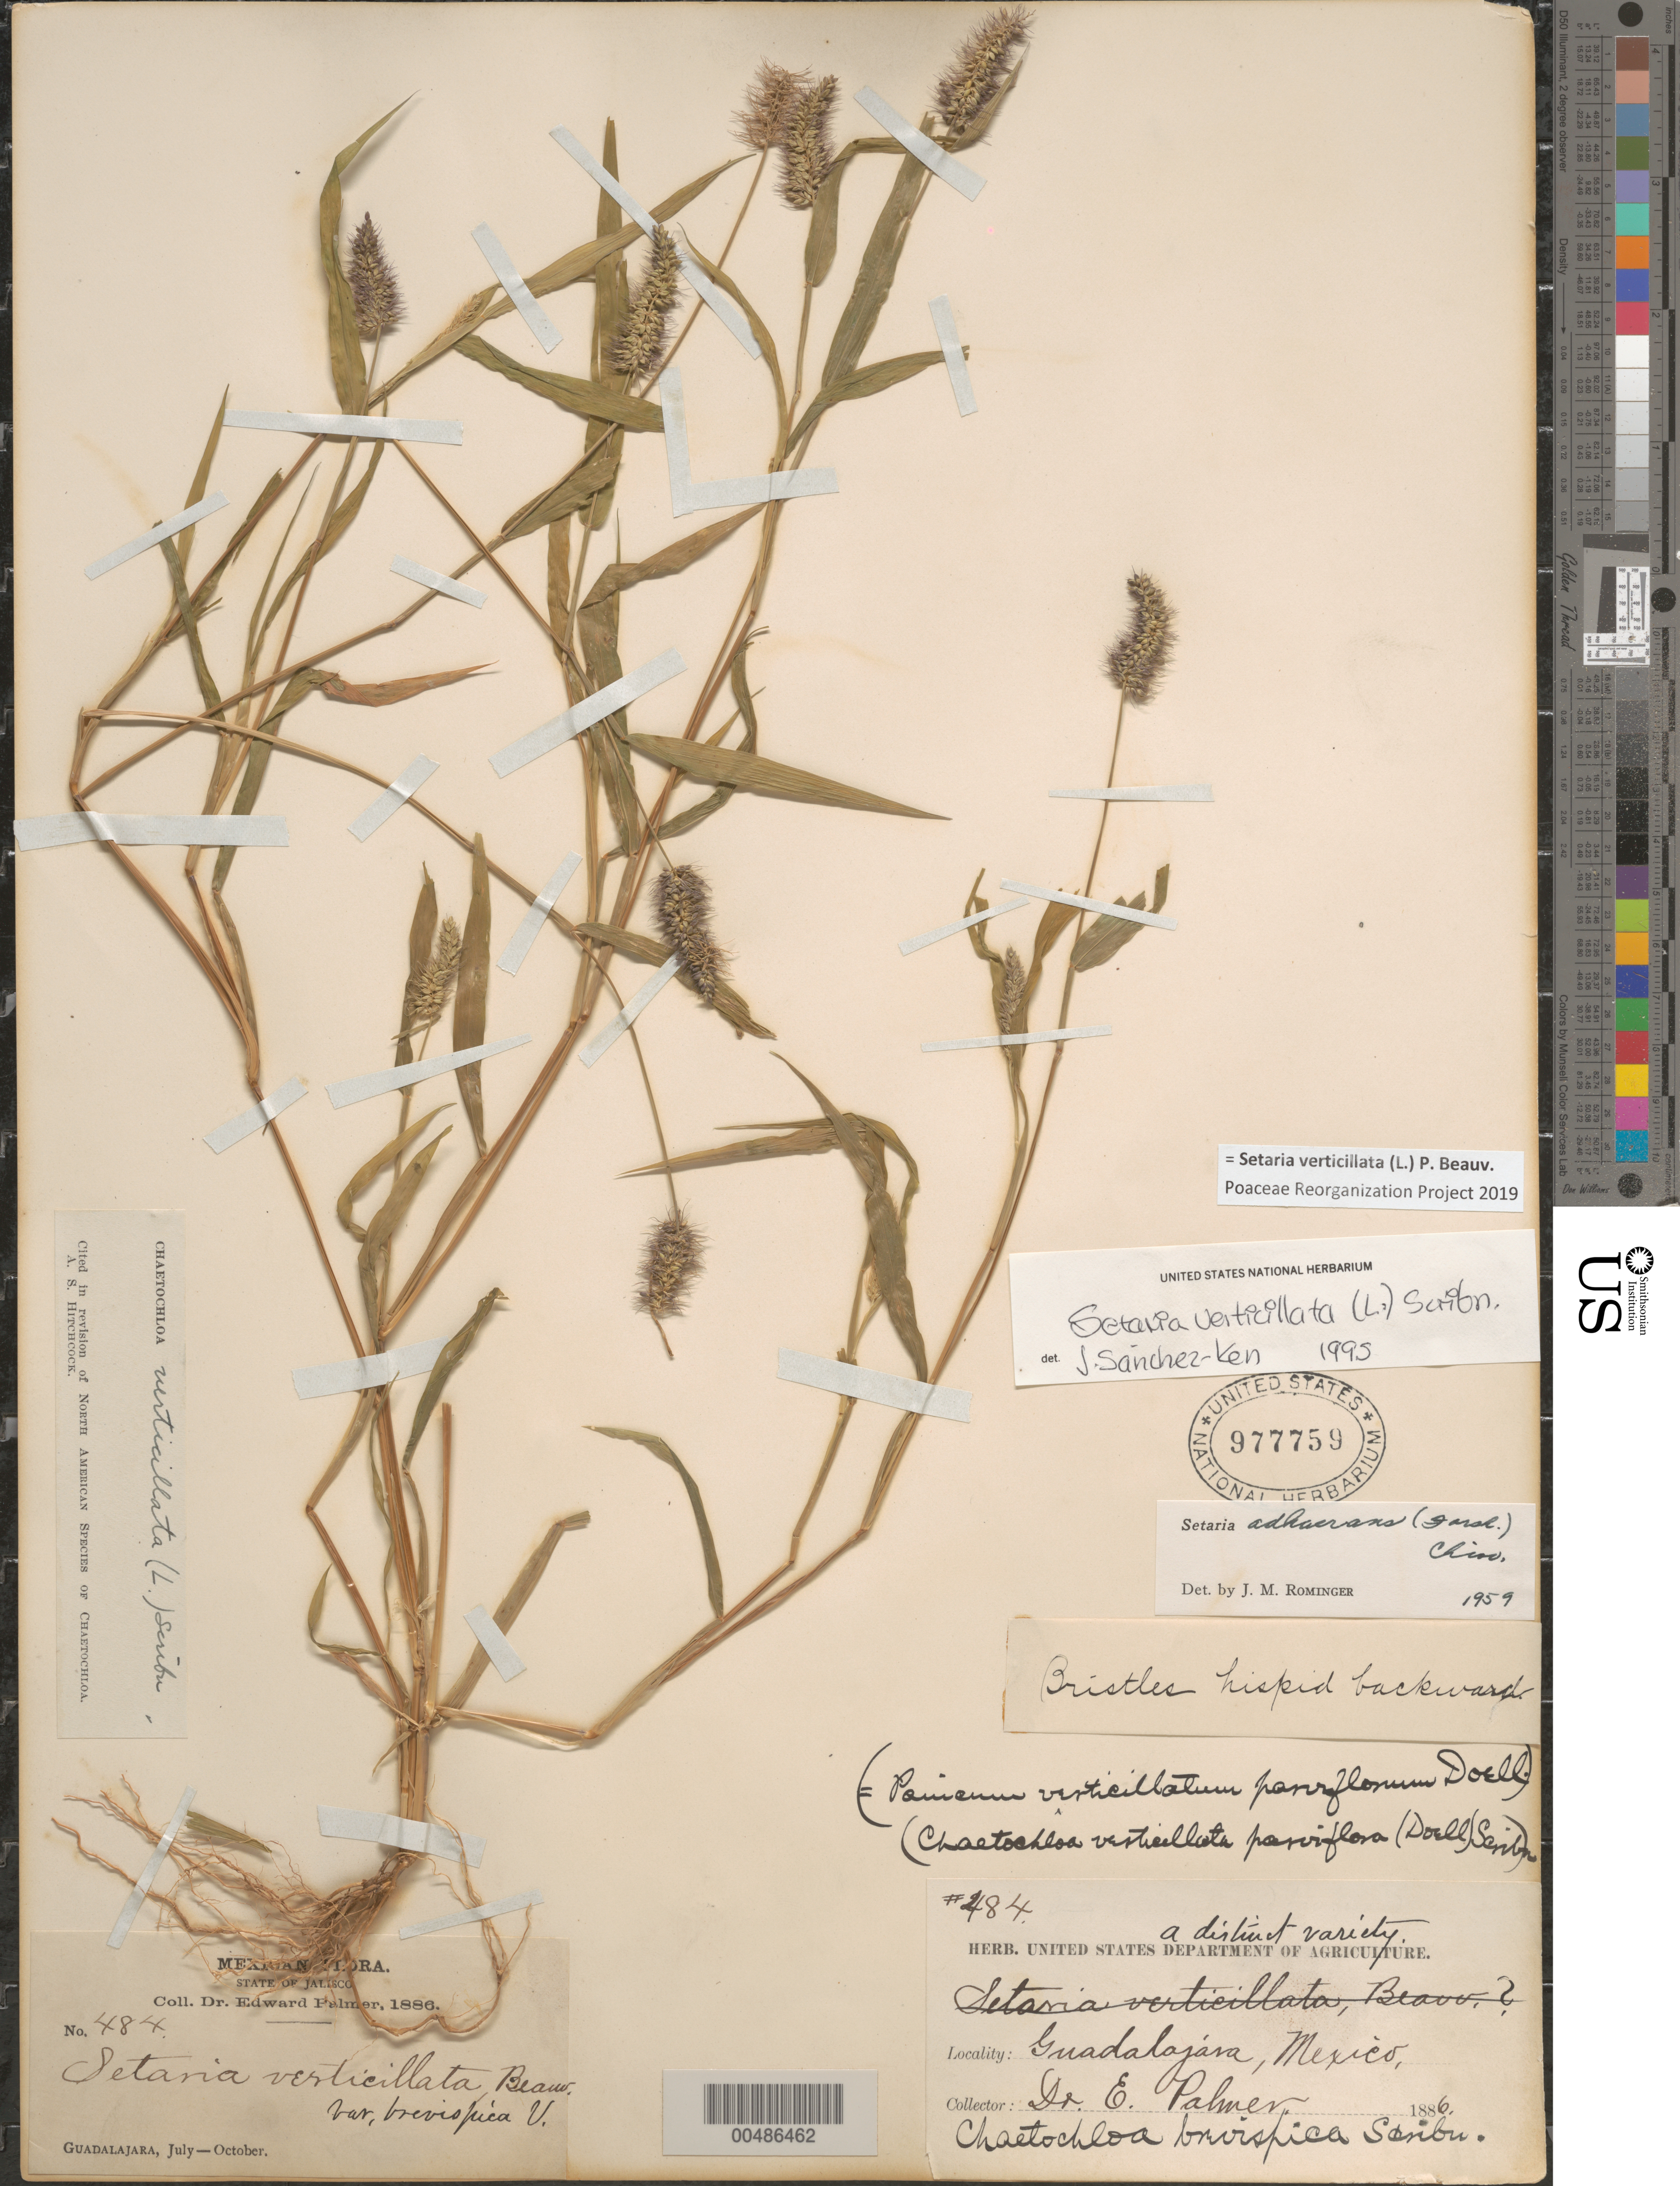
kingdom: Plantae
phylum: Tracheophyta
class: Liliopsida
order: Poales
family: Poaceae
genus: Setaria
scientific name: Setaria verticillata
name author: (L.) P. Beauv.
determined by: Sánchez-Ken, J. G.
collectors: E. Palmer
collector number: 484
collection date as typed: Jul 1886 to Oct 1886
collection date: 1886-07/1886-10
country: Mexico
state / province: Jalisco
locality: Guadalajara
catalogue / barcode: US 977759